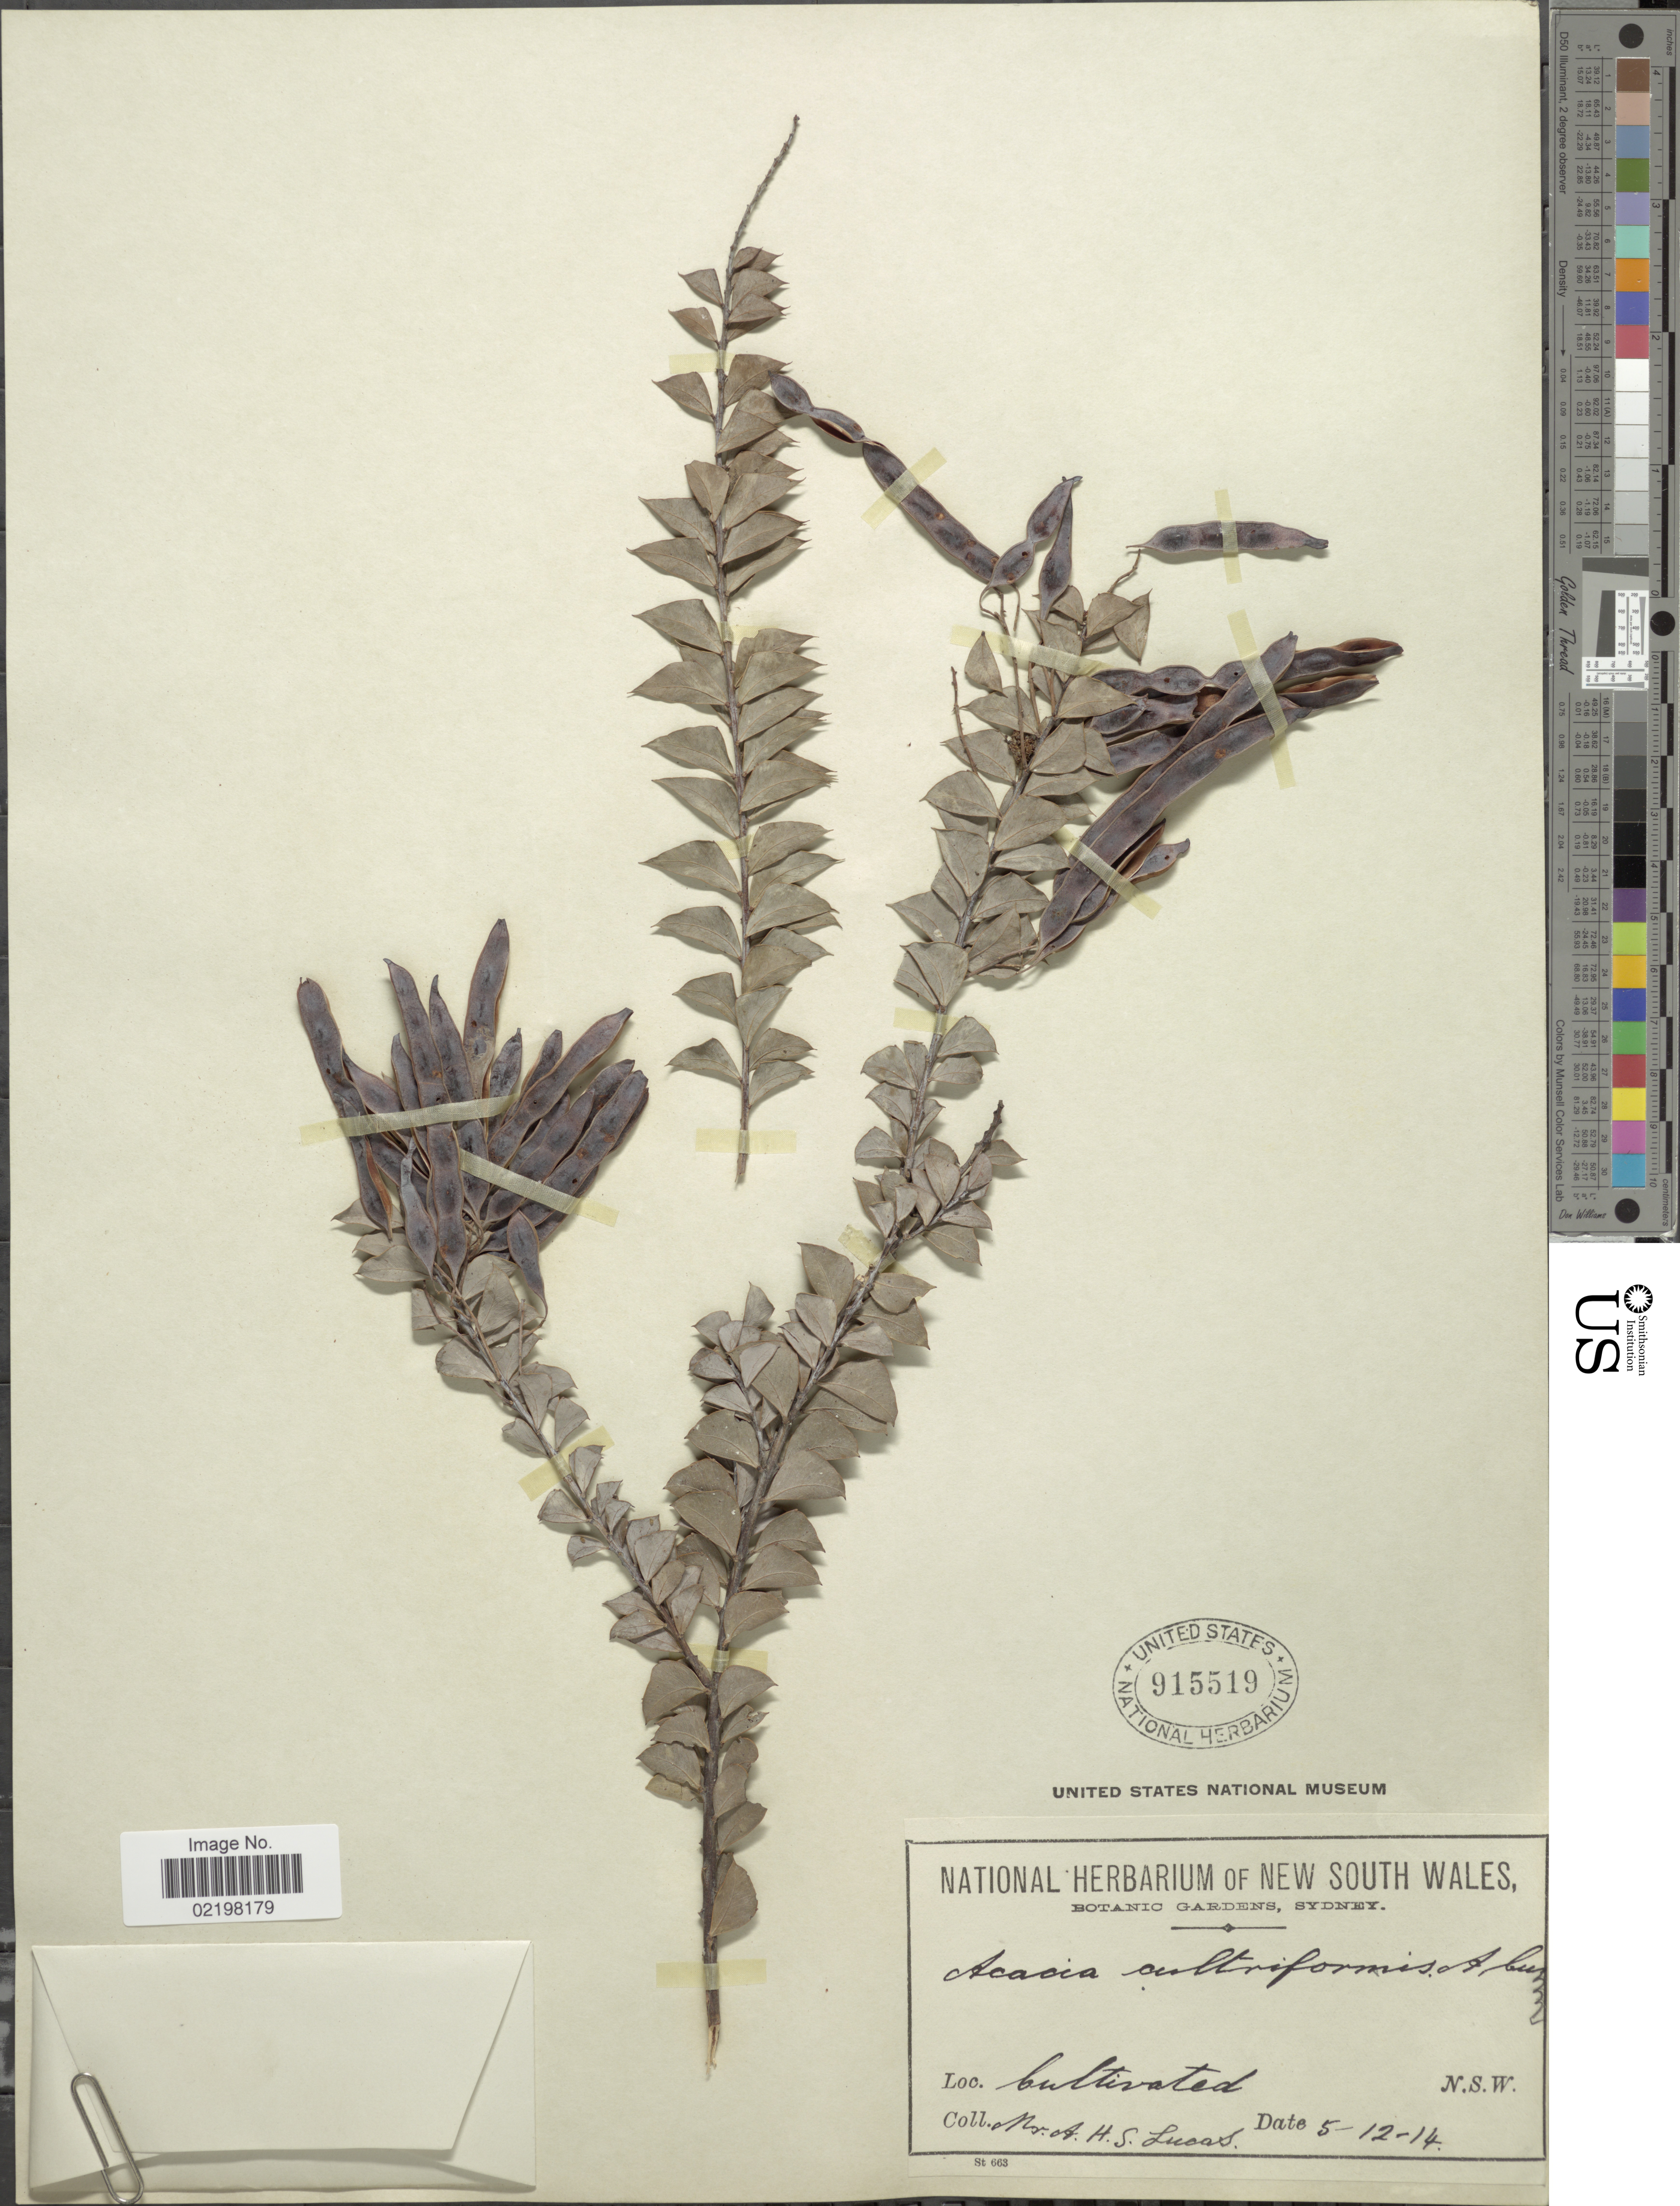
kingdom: Plantae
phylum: Tracheophyta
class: Magnoliopsida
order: Fabales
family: Fabaceae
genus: Acacia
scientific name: Acacia cultriformis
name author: A. Cunn. ex G. Don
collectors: A. H. Lucas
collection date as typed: Transcribed d/m/y: 5/12/14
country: Australia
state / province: New South Wales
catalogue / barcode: US 915519